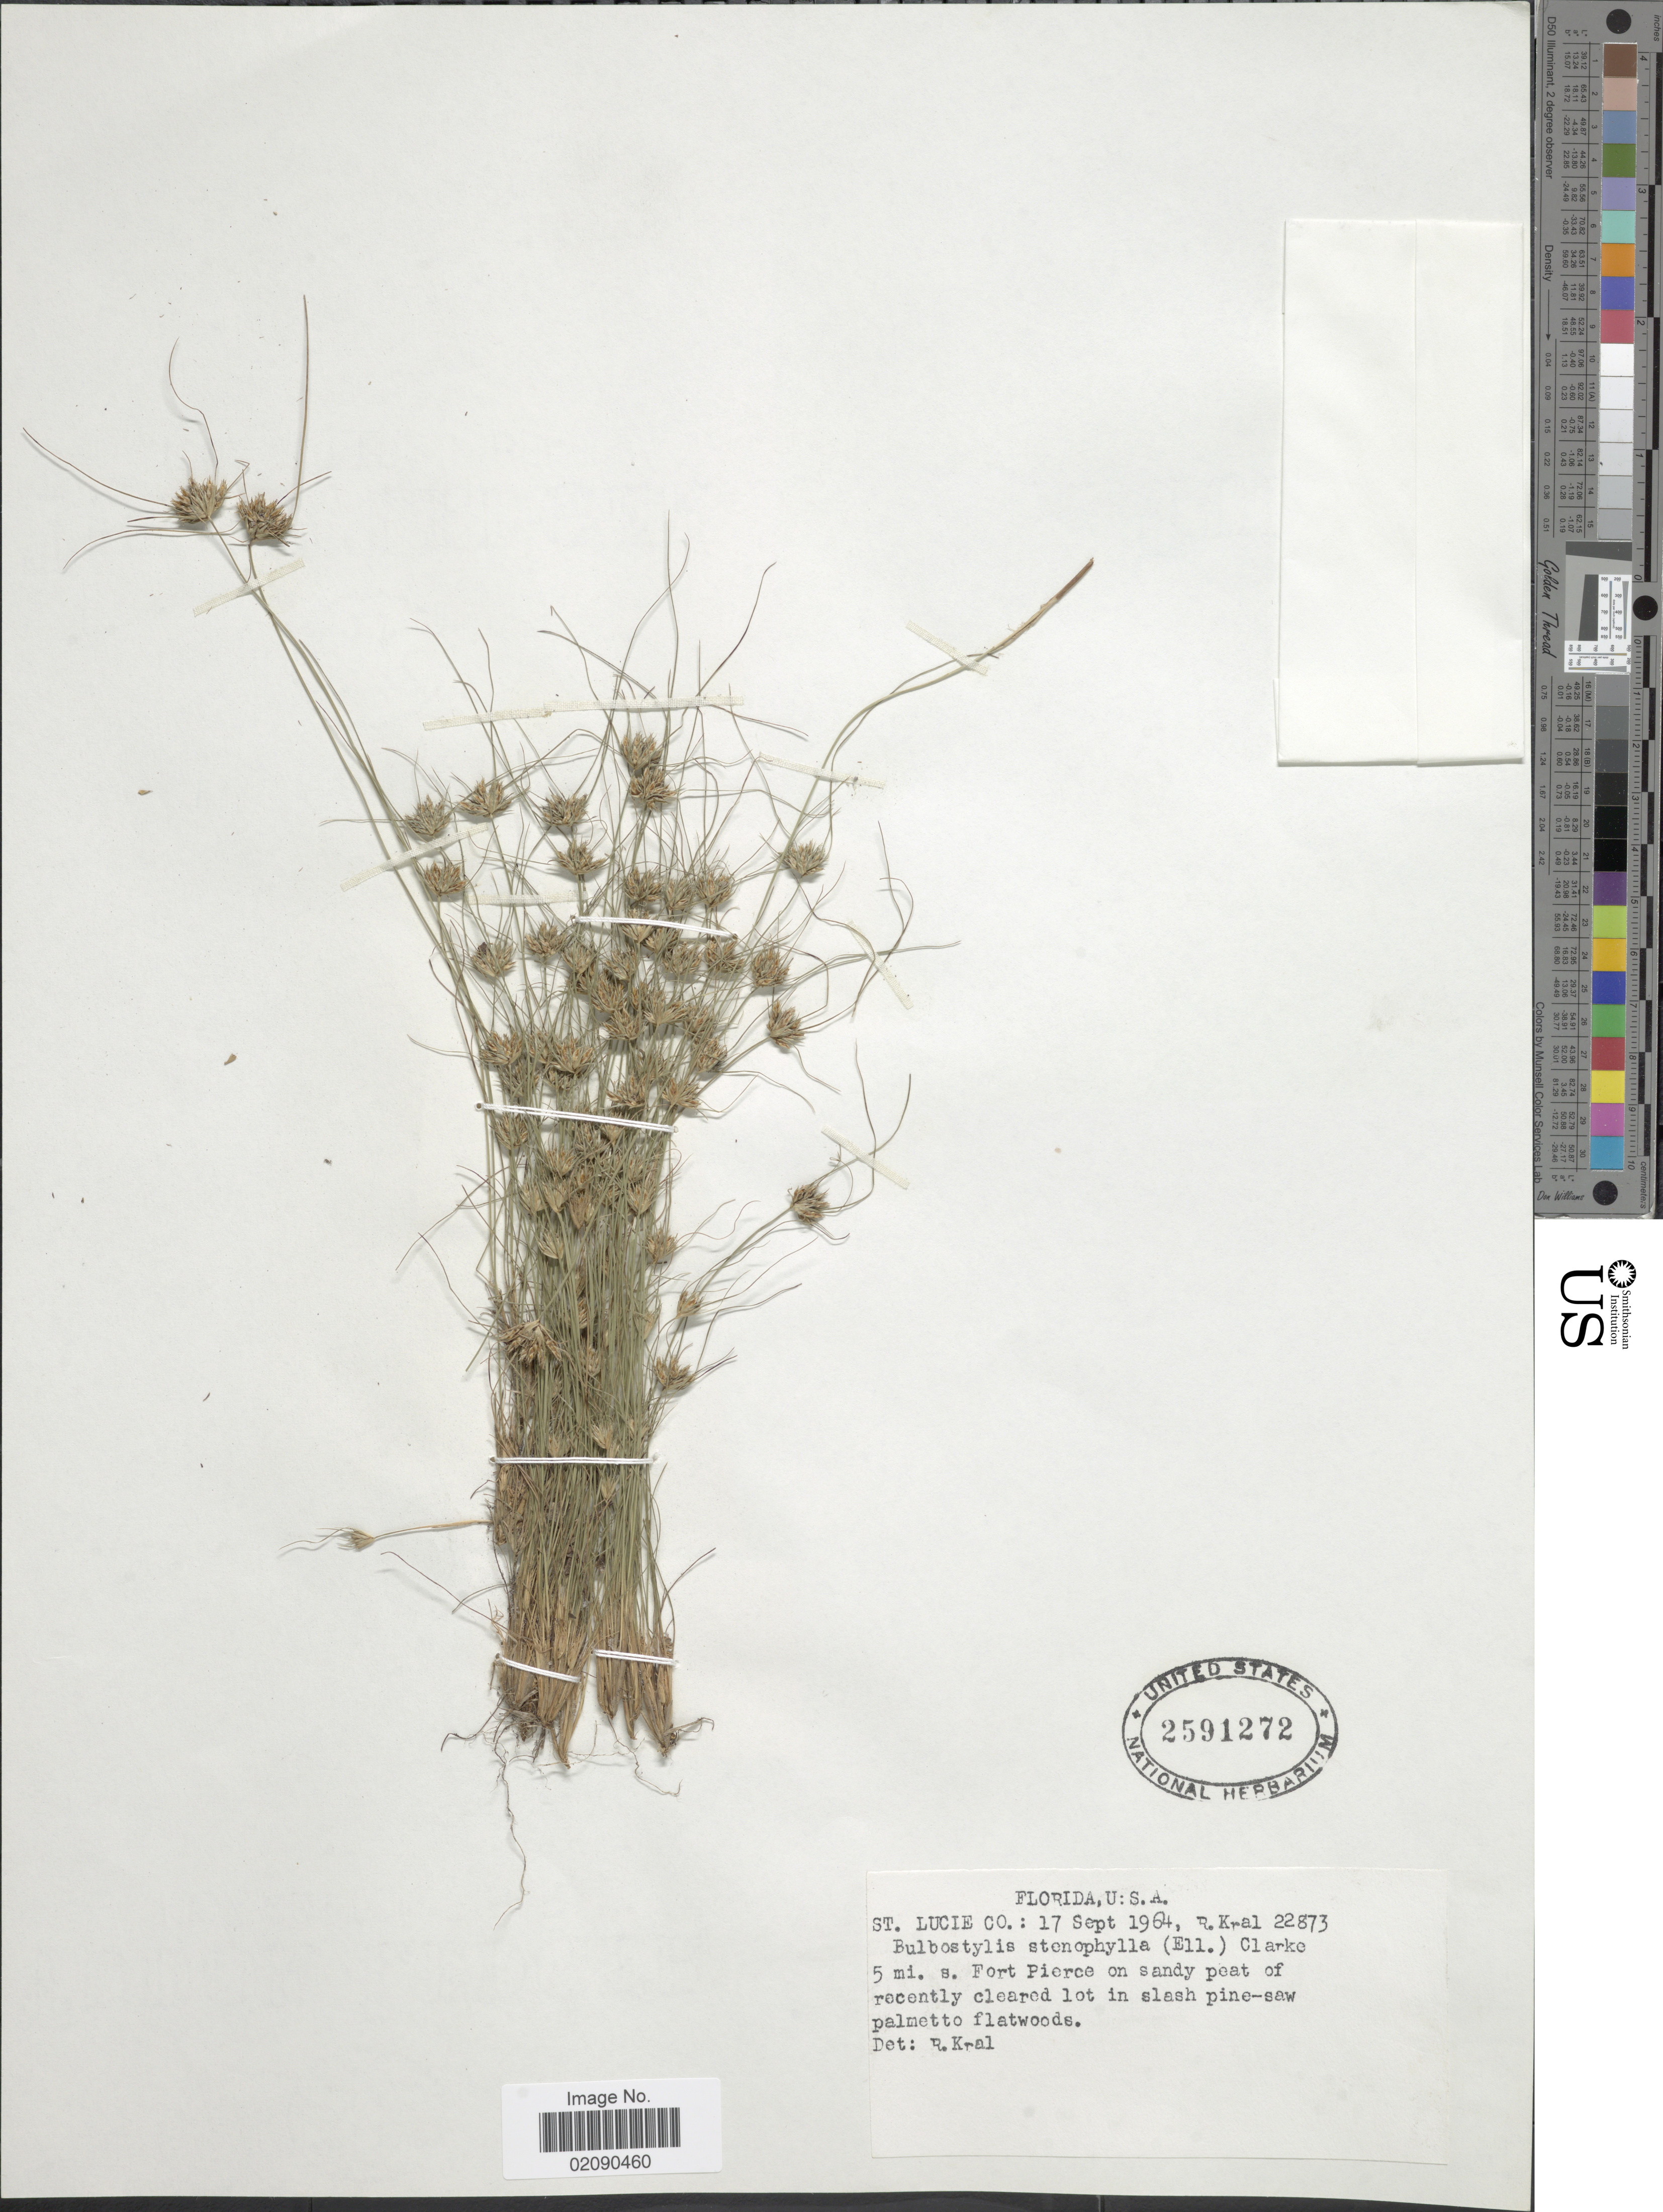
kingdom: Plantae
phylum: Tracheophyta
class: Liliopsida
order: Poales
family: Cyperaceae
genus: Bulbostylis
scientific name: Bulbostylis stenophylla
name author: (Elliott) C.B. Clarke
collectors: R. Kral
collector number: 22873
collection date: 1964-09-17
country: United States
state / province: Florida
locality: St Lucie Co; 5 mi s. Fort Pierce on sandy peat of recently cleared lot in slash pine-saw palmetto flatwoods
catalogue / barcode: US 2591272